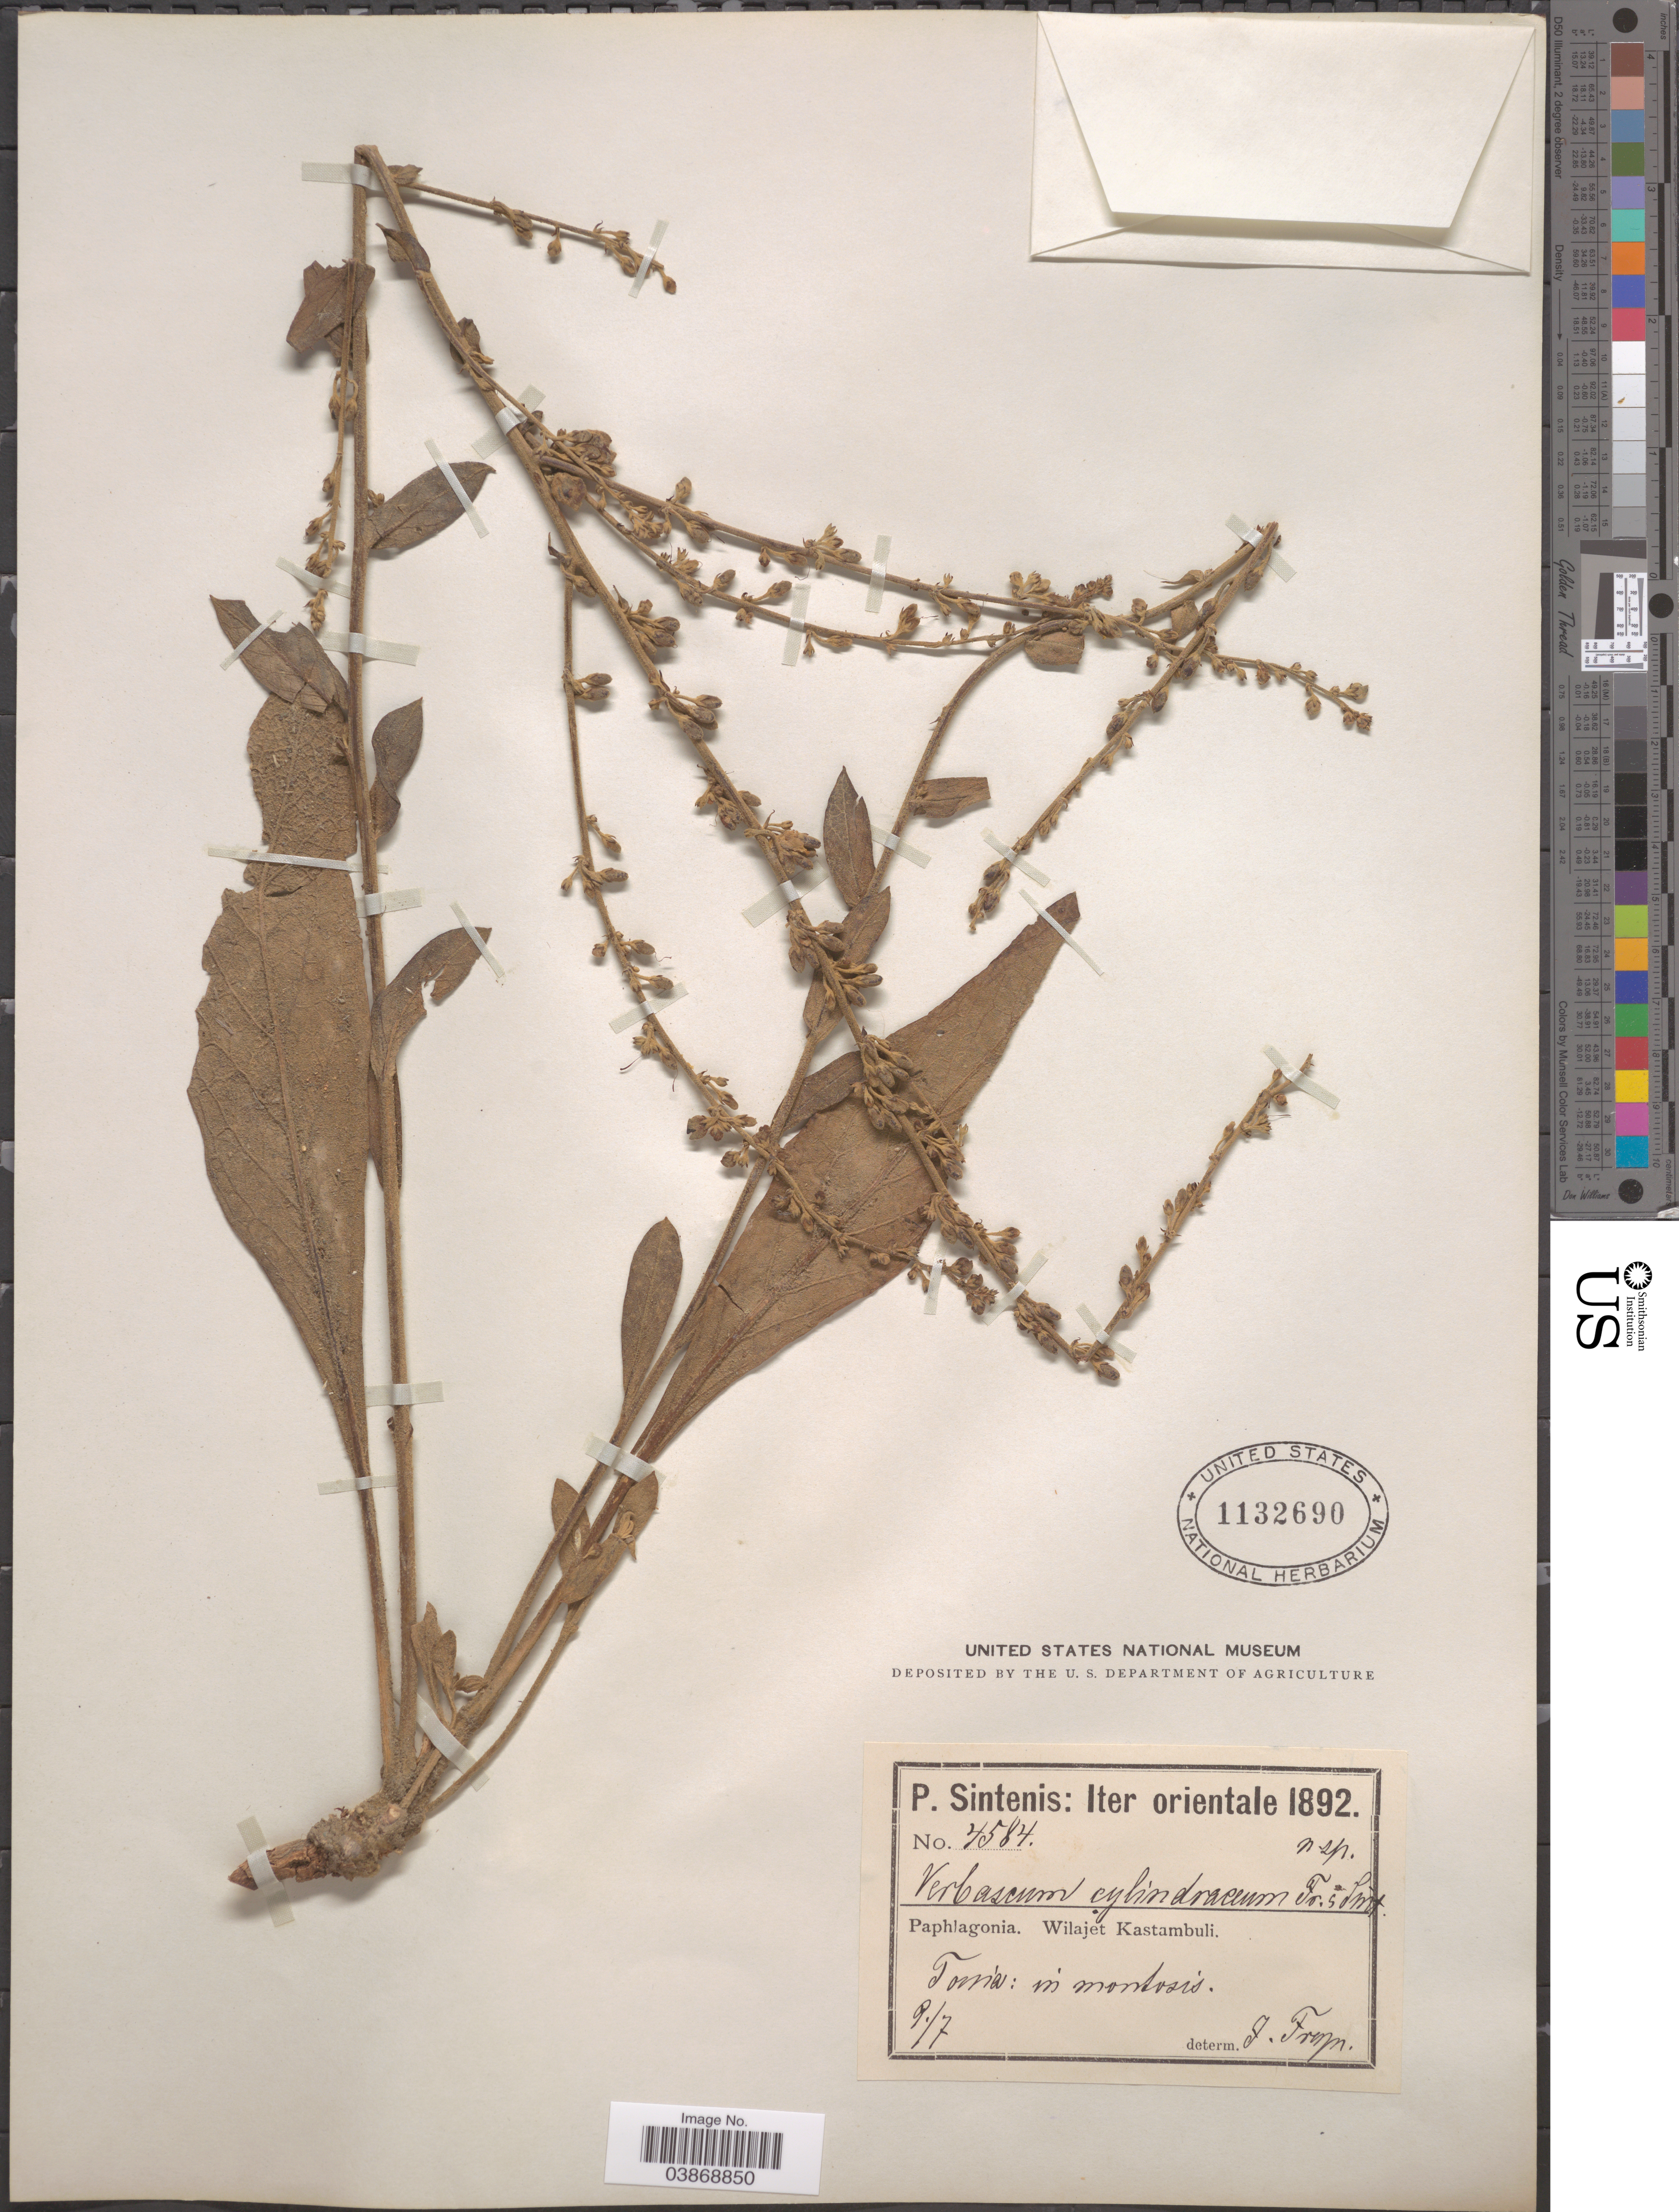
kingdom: Plantae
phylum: Tracheophyta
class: Magnoliopsida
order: Lamiales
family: Scrophulariaceae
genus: Verbascum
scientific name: Verbascum cylindraceum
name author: Freyn & Sint.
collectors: P. Sintenis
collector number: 4584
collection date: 1892-07-09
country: Turkey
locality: Paphlagonia. Wilajet Kastambuli. Tossia: in montosis.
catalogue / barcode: US 1132690